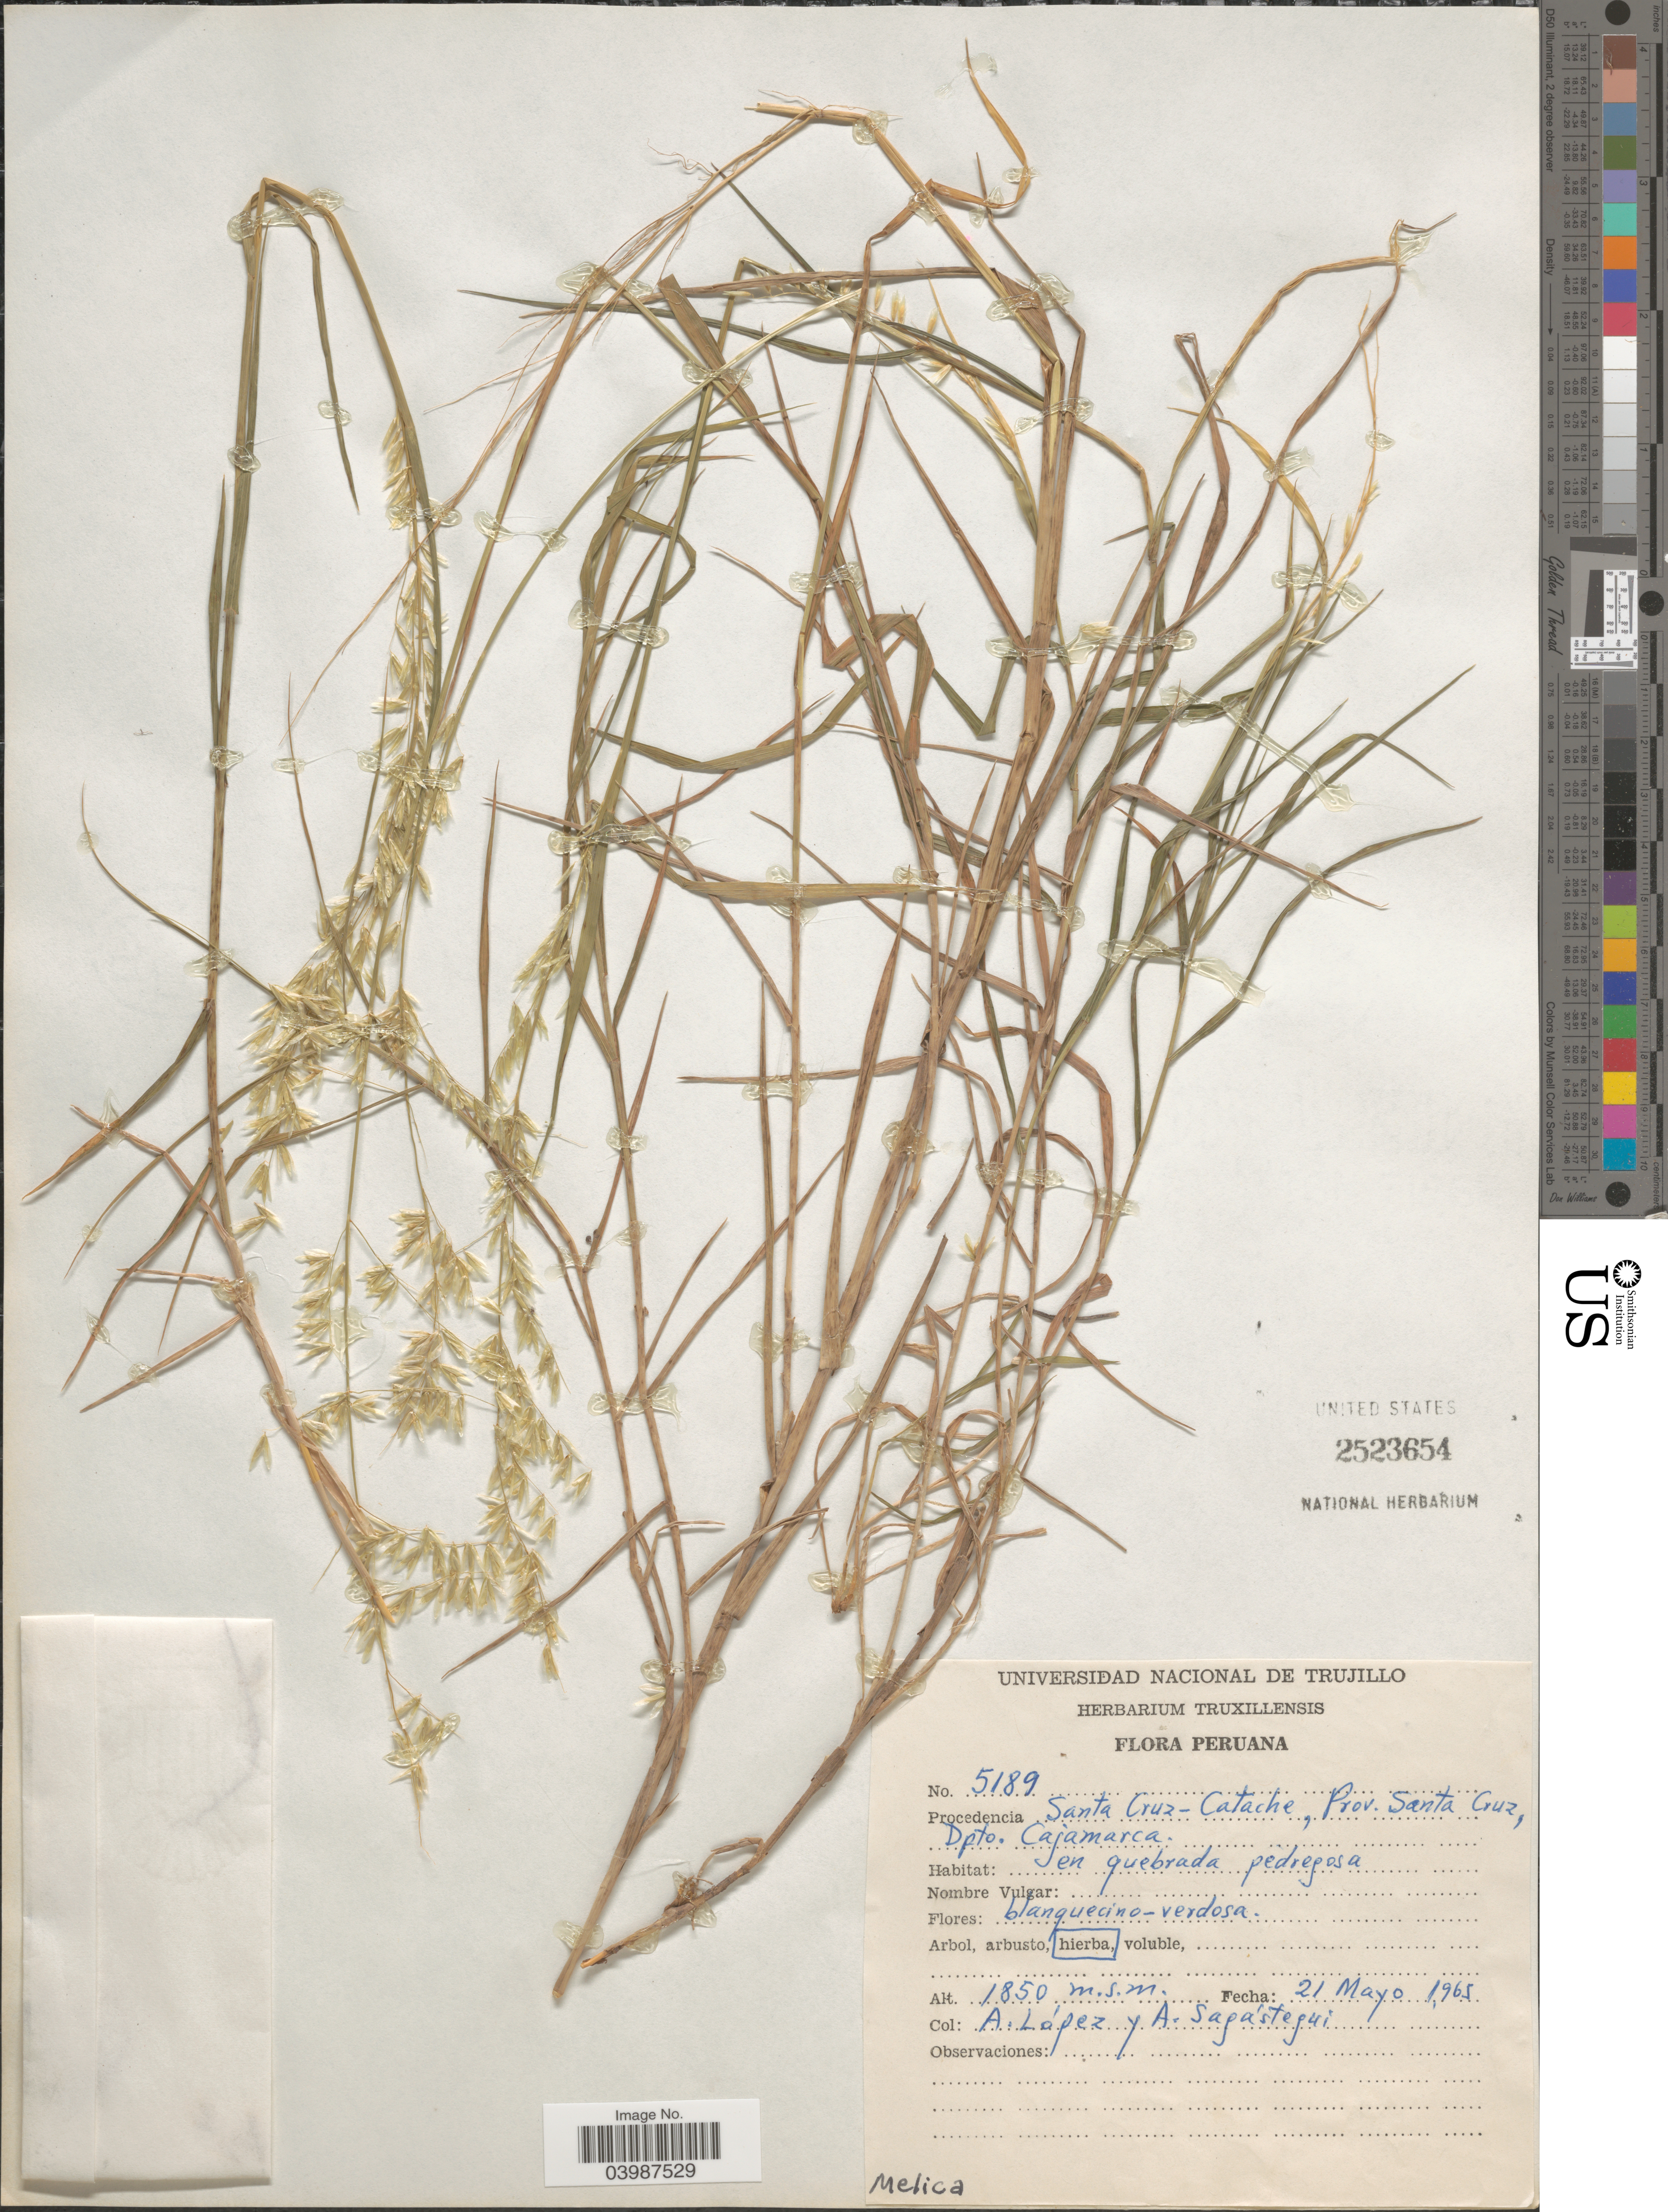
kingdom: Plantae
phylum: Tracheophyta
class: Liliopsida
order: Poales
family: Poaceae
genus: Melica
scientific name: Melica sp.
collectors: A. López & A. Sagastegui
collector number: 5189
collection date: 1965-05-21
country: Peru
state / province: Cajamarca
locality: Santa Cruz-Catache, Prov. Santa Cruz, Dpto. Cajamarca.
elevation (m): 1850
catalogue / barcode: US 2523654